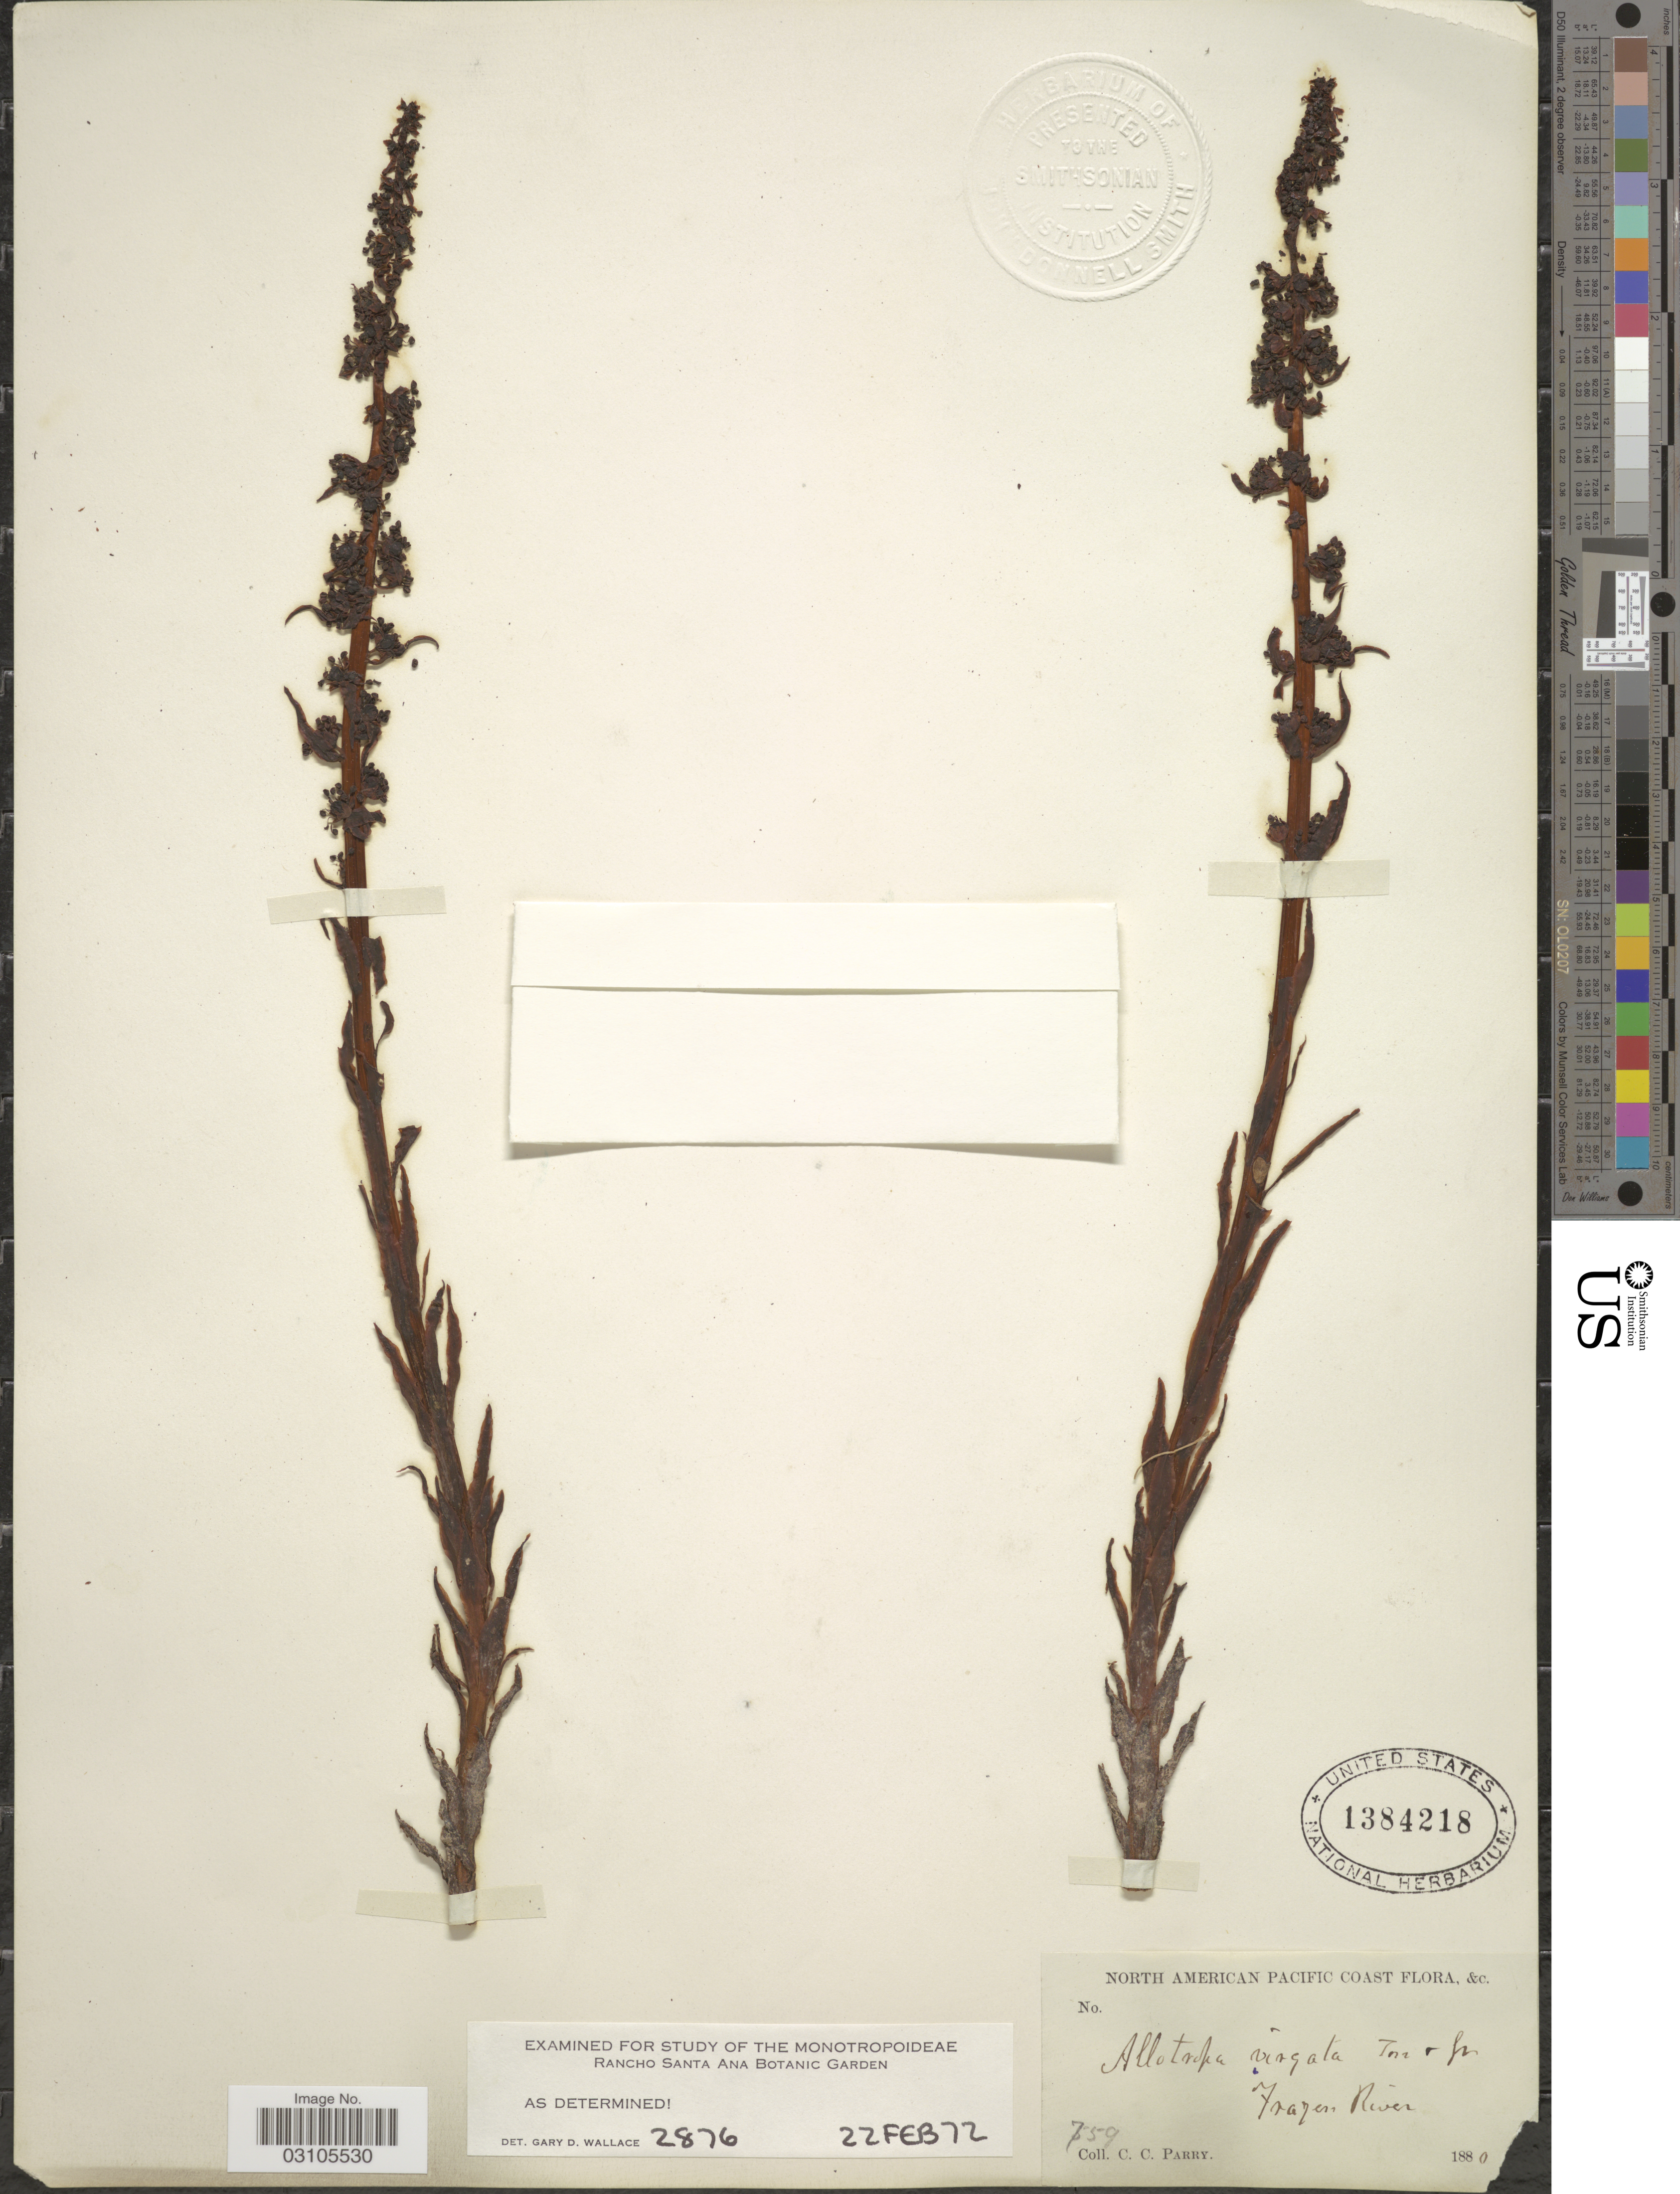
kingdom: Plantae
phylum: Tracheophyta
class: Magnoliopsida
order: Ericales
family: Ericaceae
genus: Allotropa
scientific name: Allotropa virgata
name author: Torr. & A. Gray ex A. Gray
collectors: C. C. Parry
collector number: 759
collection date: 1880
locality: North America Pacific Coast & c. Frazen River.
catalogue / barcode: US 1384218